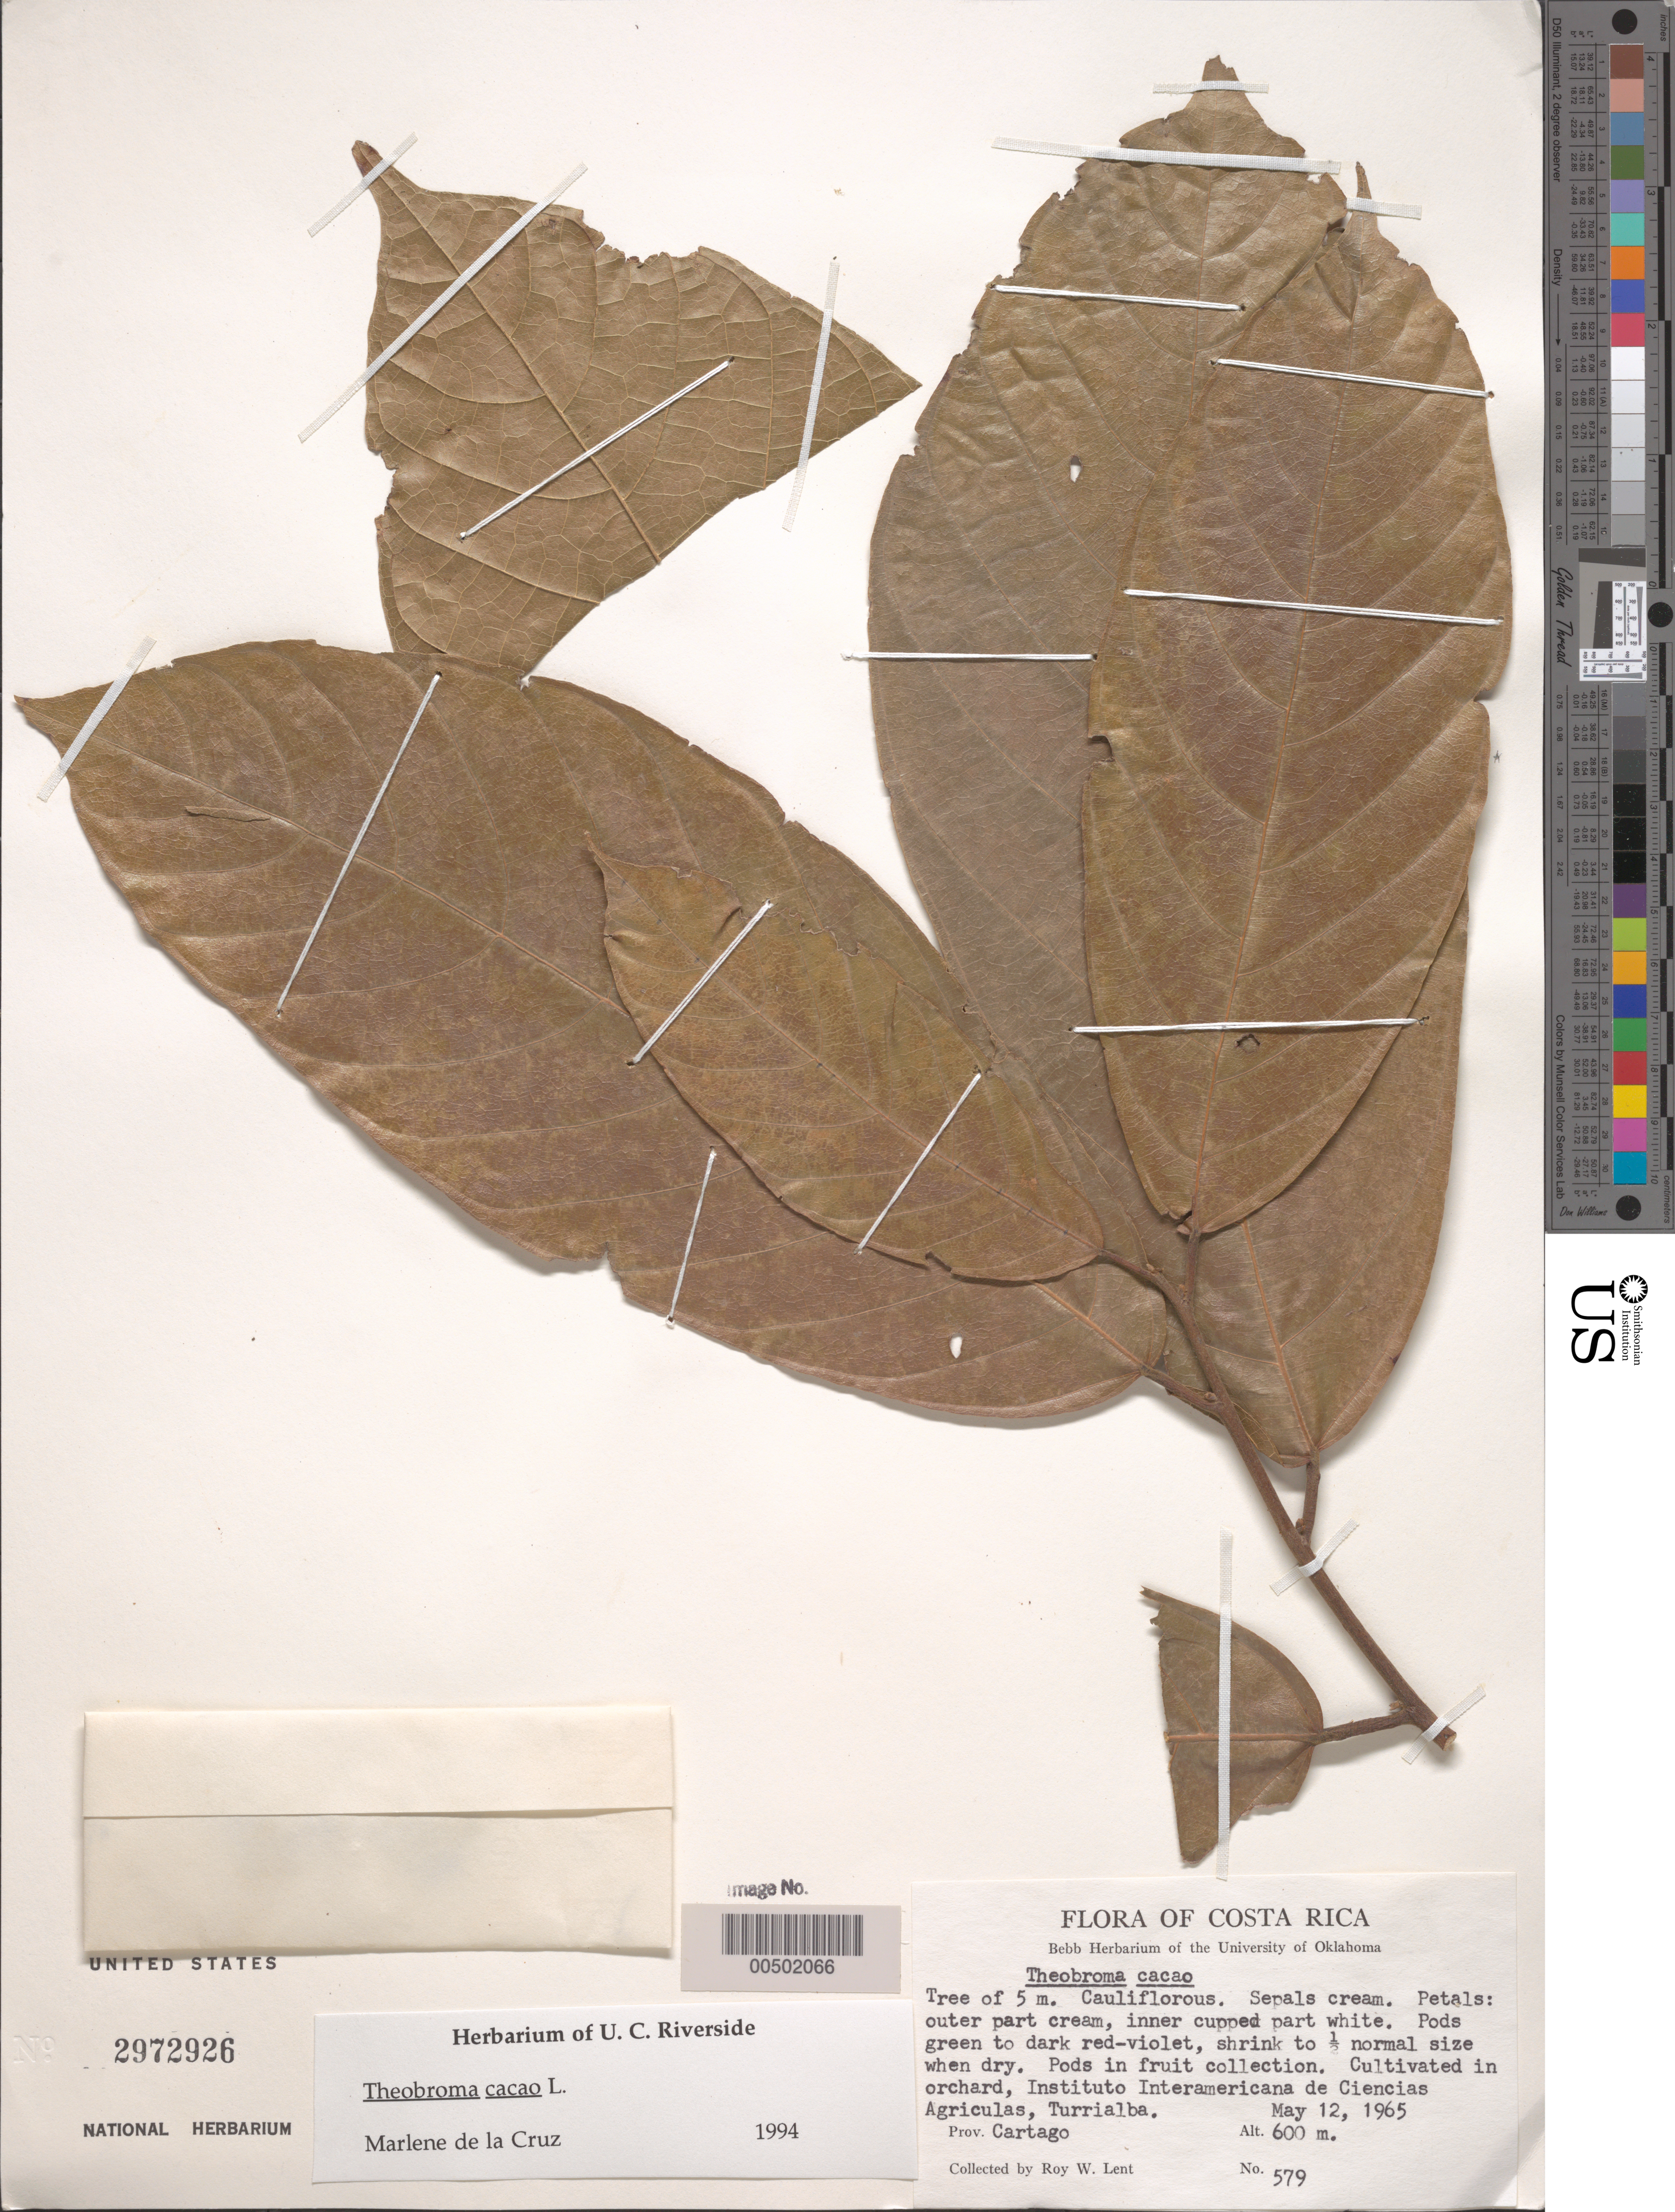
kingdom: Plantae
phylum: Tracheophyta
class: Magnoliopsida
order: Malvales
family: Malvaceae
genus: Theobroma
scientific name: Theobroma cacao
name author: L.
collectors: R. W. Lent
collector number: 579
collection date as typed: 12 May 1965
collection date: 1965-05-12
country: Costa Rica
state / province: Cartago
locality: Instituto Interamericana de Ciencas Agricolas, Turrialba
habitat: cult. in orchard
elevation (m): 600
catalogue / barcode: US 2972926